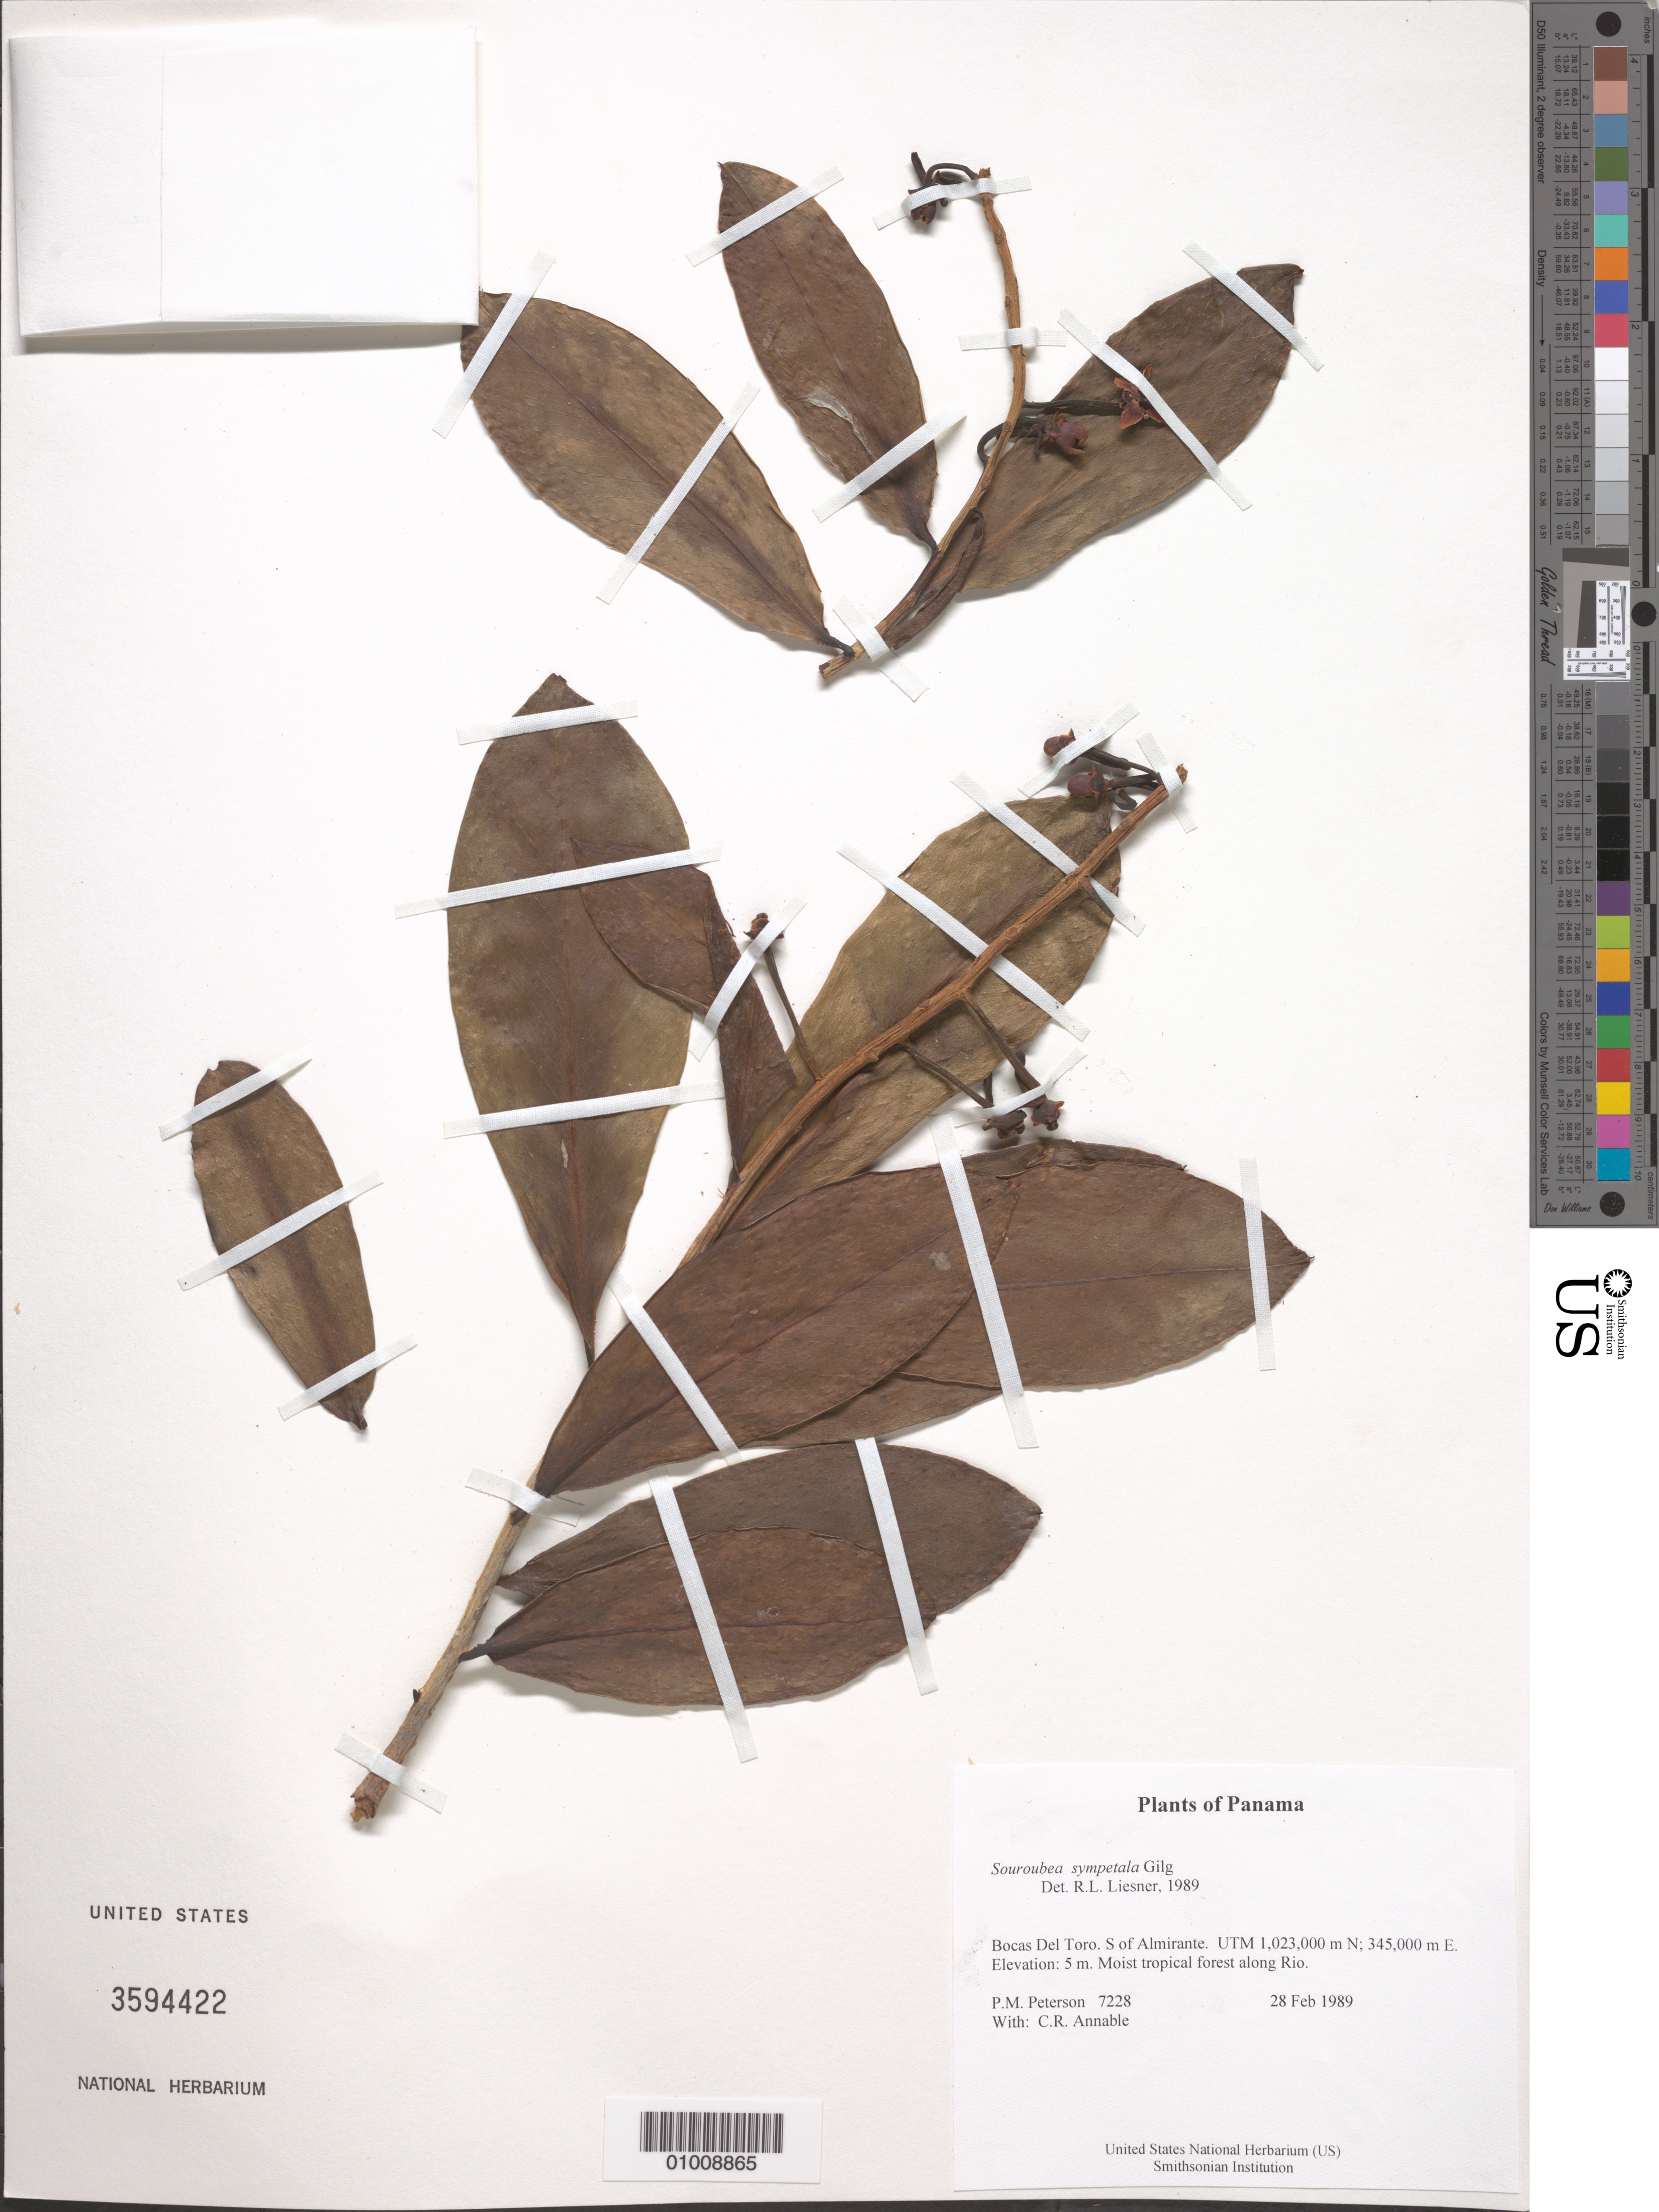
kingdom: Plantae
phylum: Tracheophyta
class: Magnoliopsida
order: Ericales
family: Marcgraviaceae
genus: Souroubea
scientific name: Souroubea sympetala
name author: Gilg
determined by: Liesner, R. L.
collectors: P. M. Peterson & C. R. Annable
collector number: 07228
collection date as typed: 28 Feb 1989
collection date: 1989-02-28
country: Panama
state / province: Bocas del Toro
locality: S of Almirante. UTM 1,023,000 m N; 345,000 m E.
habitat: Moist tropical forest along Rio.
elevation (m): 5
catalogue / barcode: US 3594422